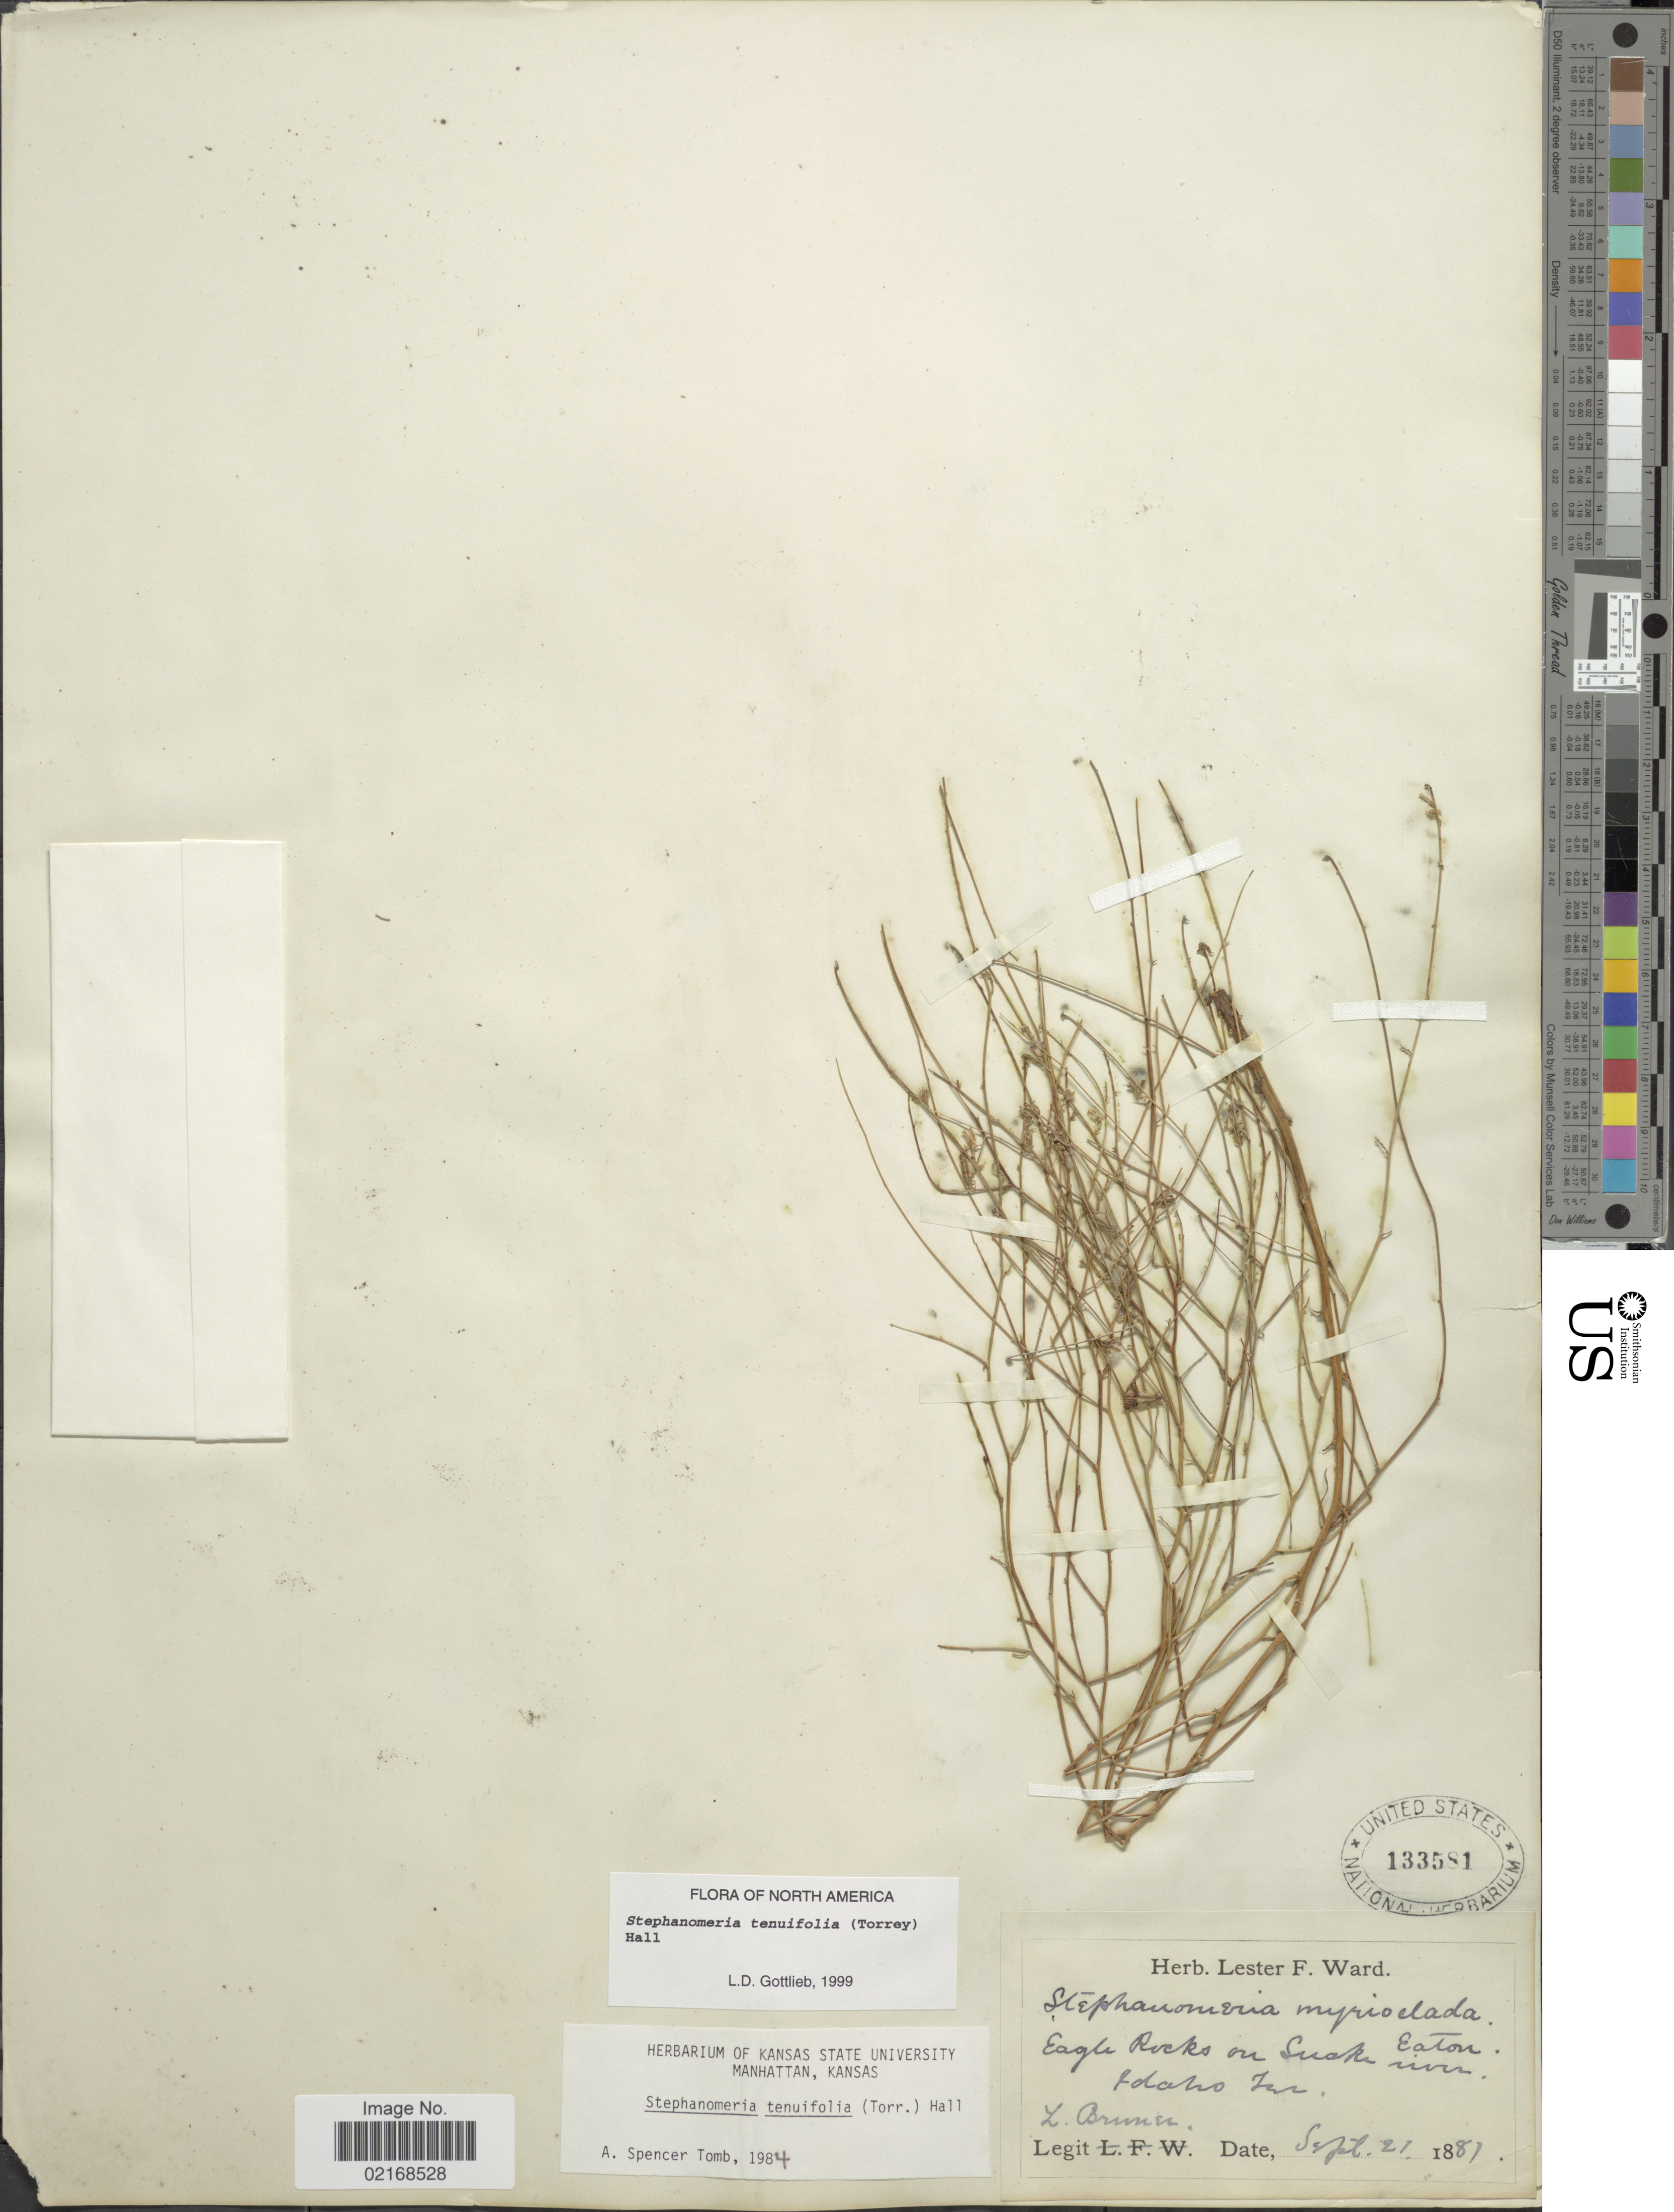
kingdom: Plantae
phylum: Tracheophyta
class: Magnoliopsida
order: Asterales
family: Asteraceae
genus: Stephanomeria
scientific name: Stephanomeria tenuifolia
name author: (Torr.) H.M. Hall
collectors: L. Bruner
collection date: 1881-09-21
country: United States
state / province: Idaho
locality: Eagle Rocks on south river, Idaho Terr.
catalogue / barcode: US 133581